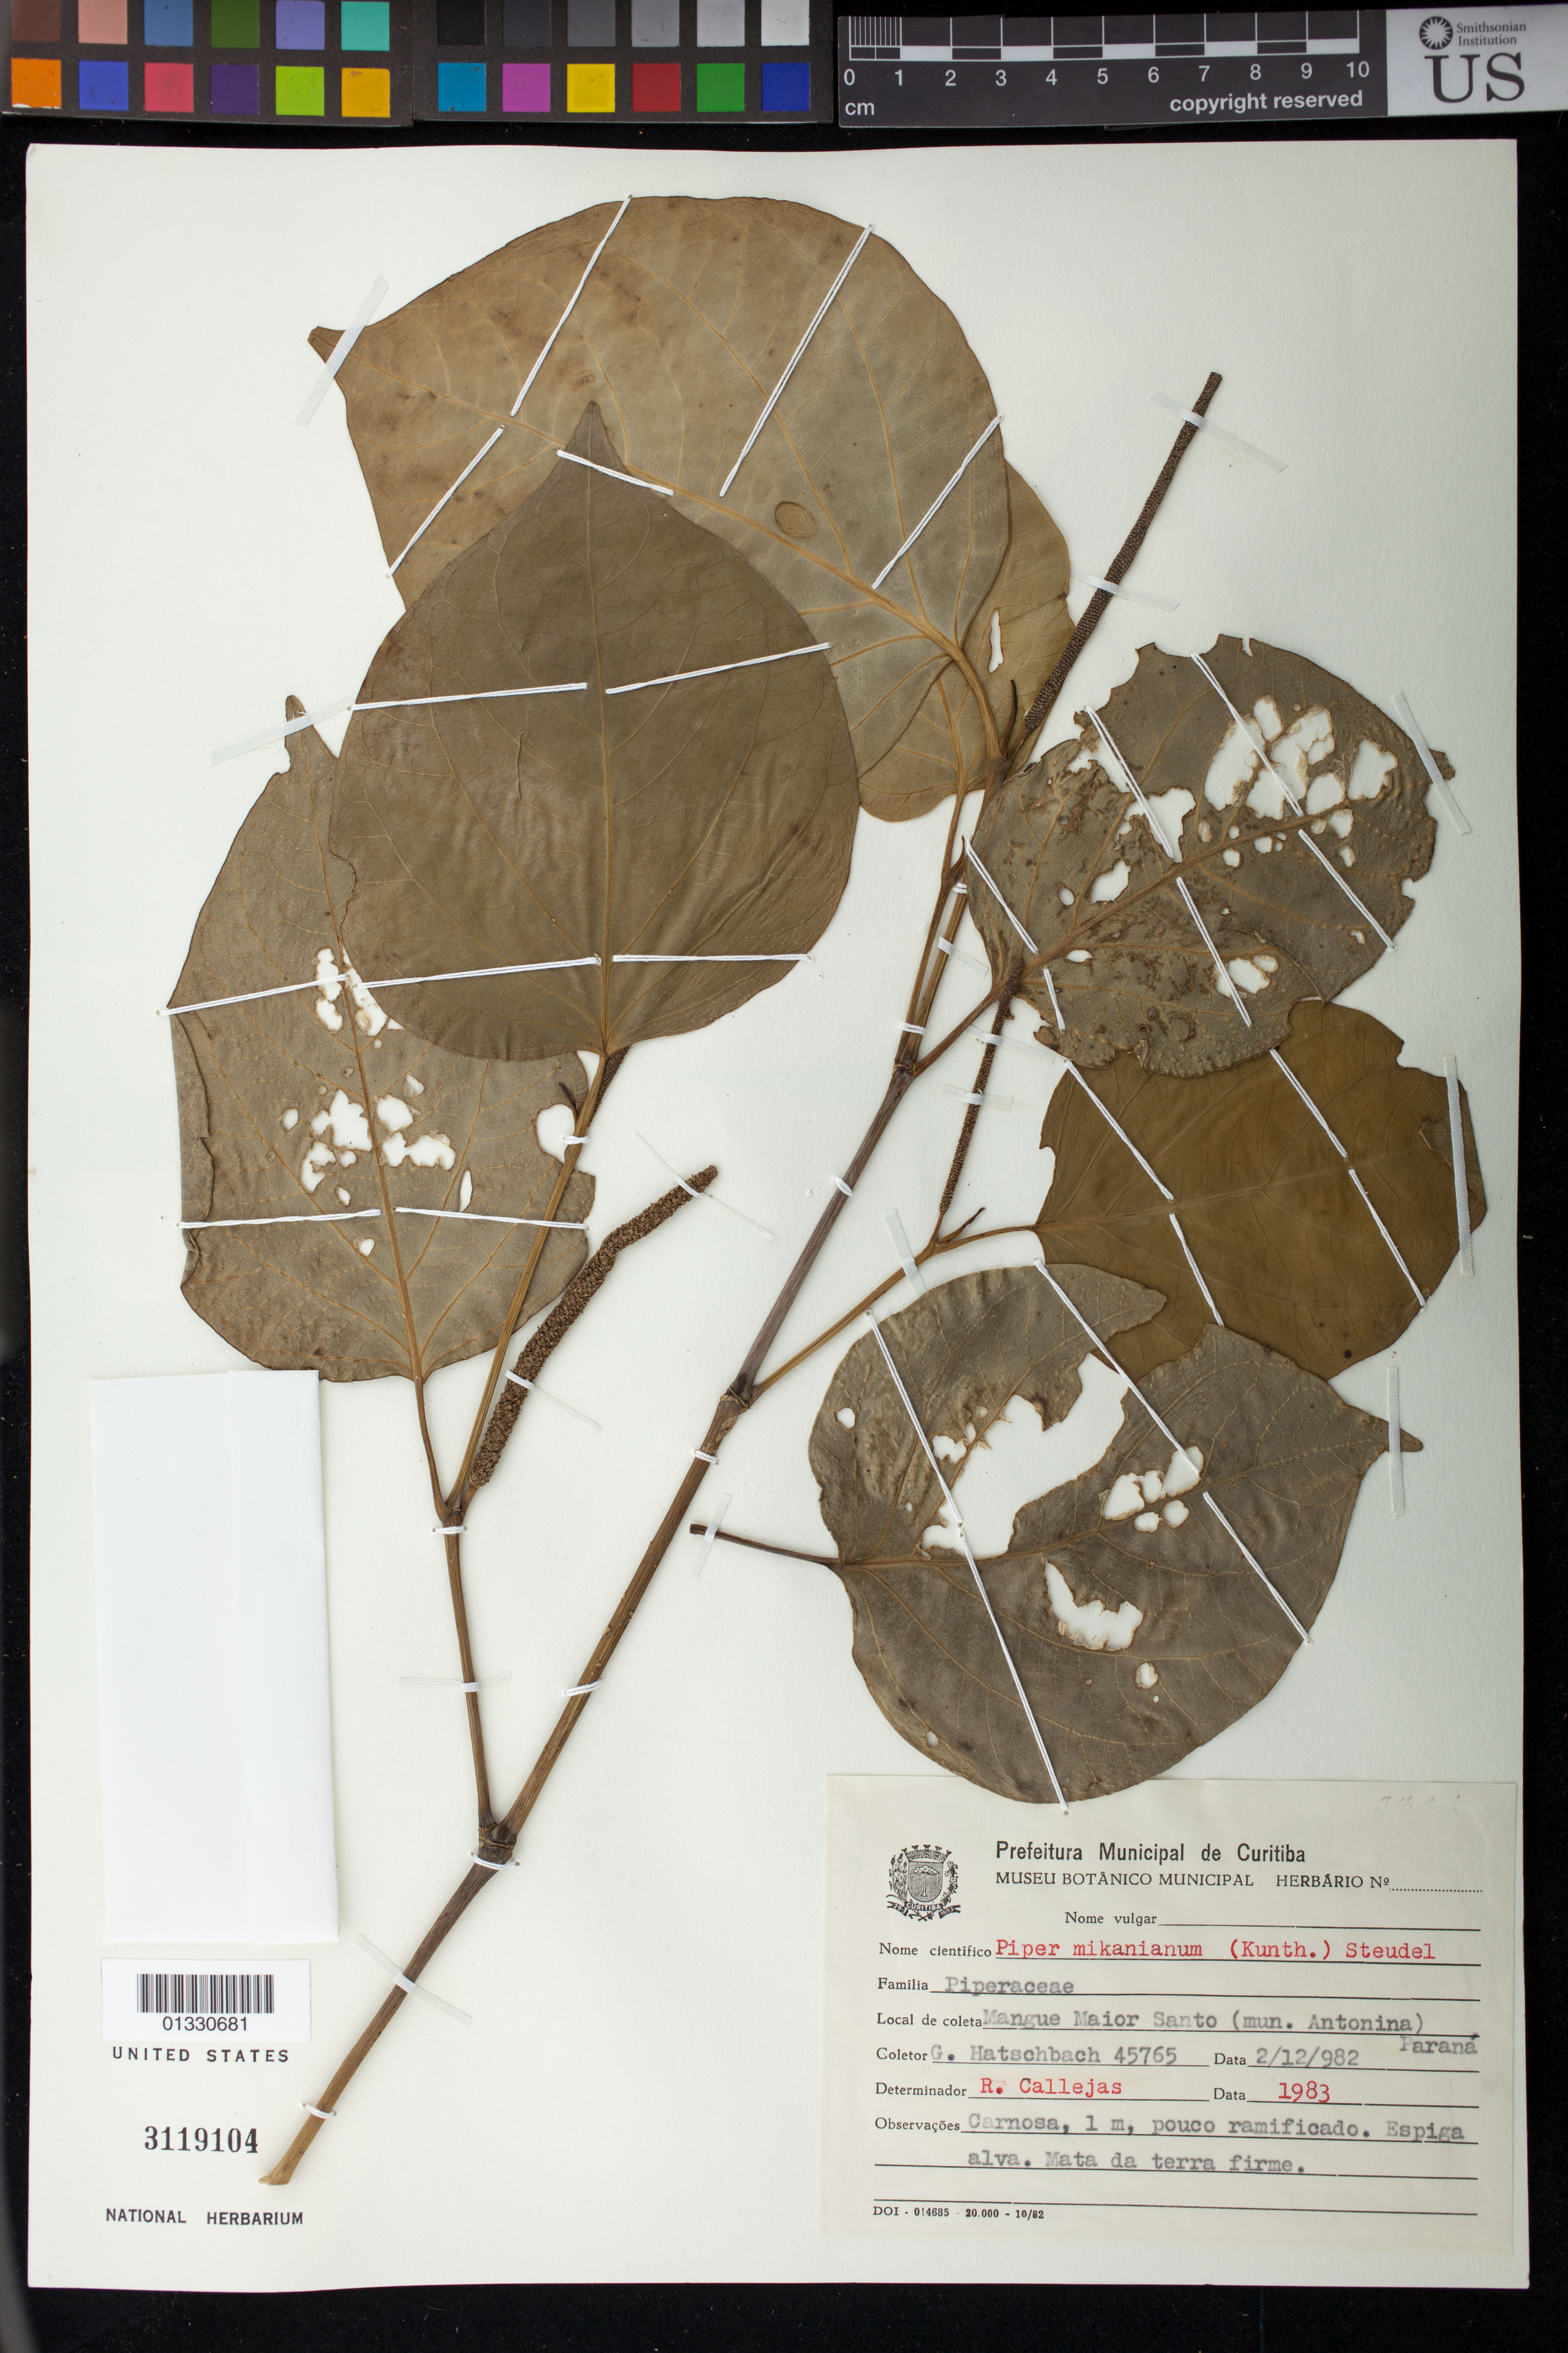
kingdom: Plantae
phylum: Tracheophyta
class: Magnoliopsida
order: Piperales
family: Piperaceae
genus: Piper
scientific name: Piper mikanianum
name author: Kunth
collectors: G. Hatschbach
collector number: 45765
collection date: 1982-12-02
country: Brazil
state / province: Paraná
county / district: Antonina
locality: Mangue Maior Santo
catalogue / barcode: US 3119104